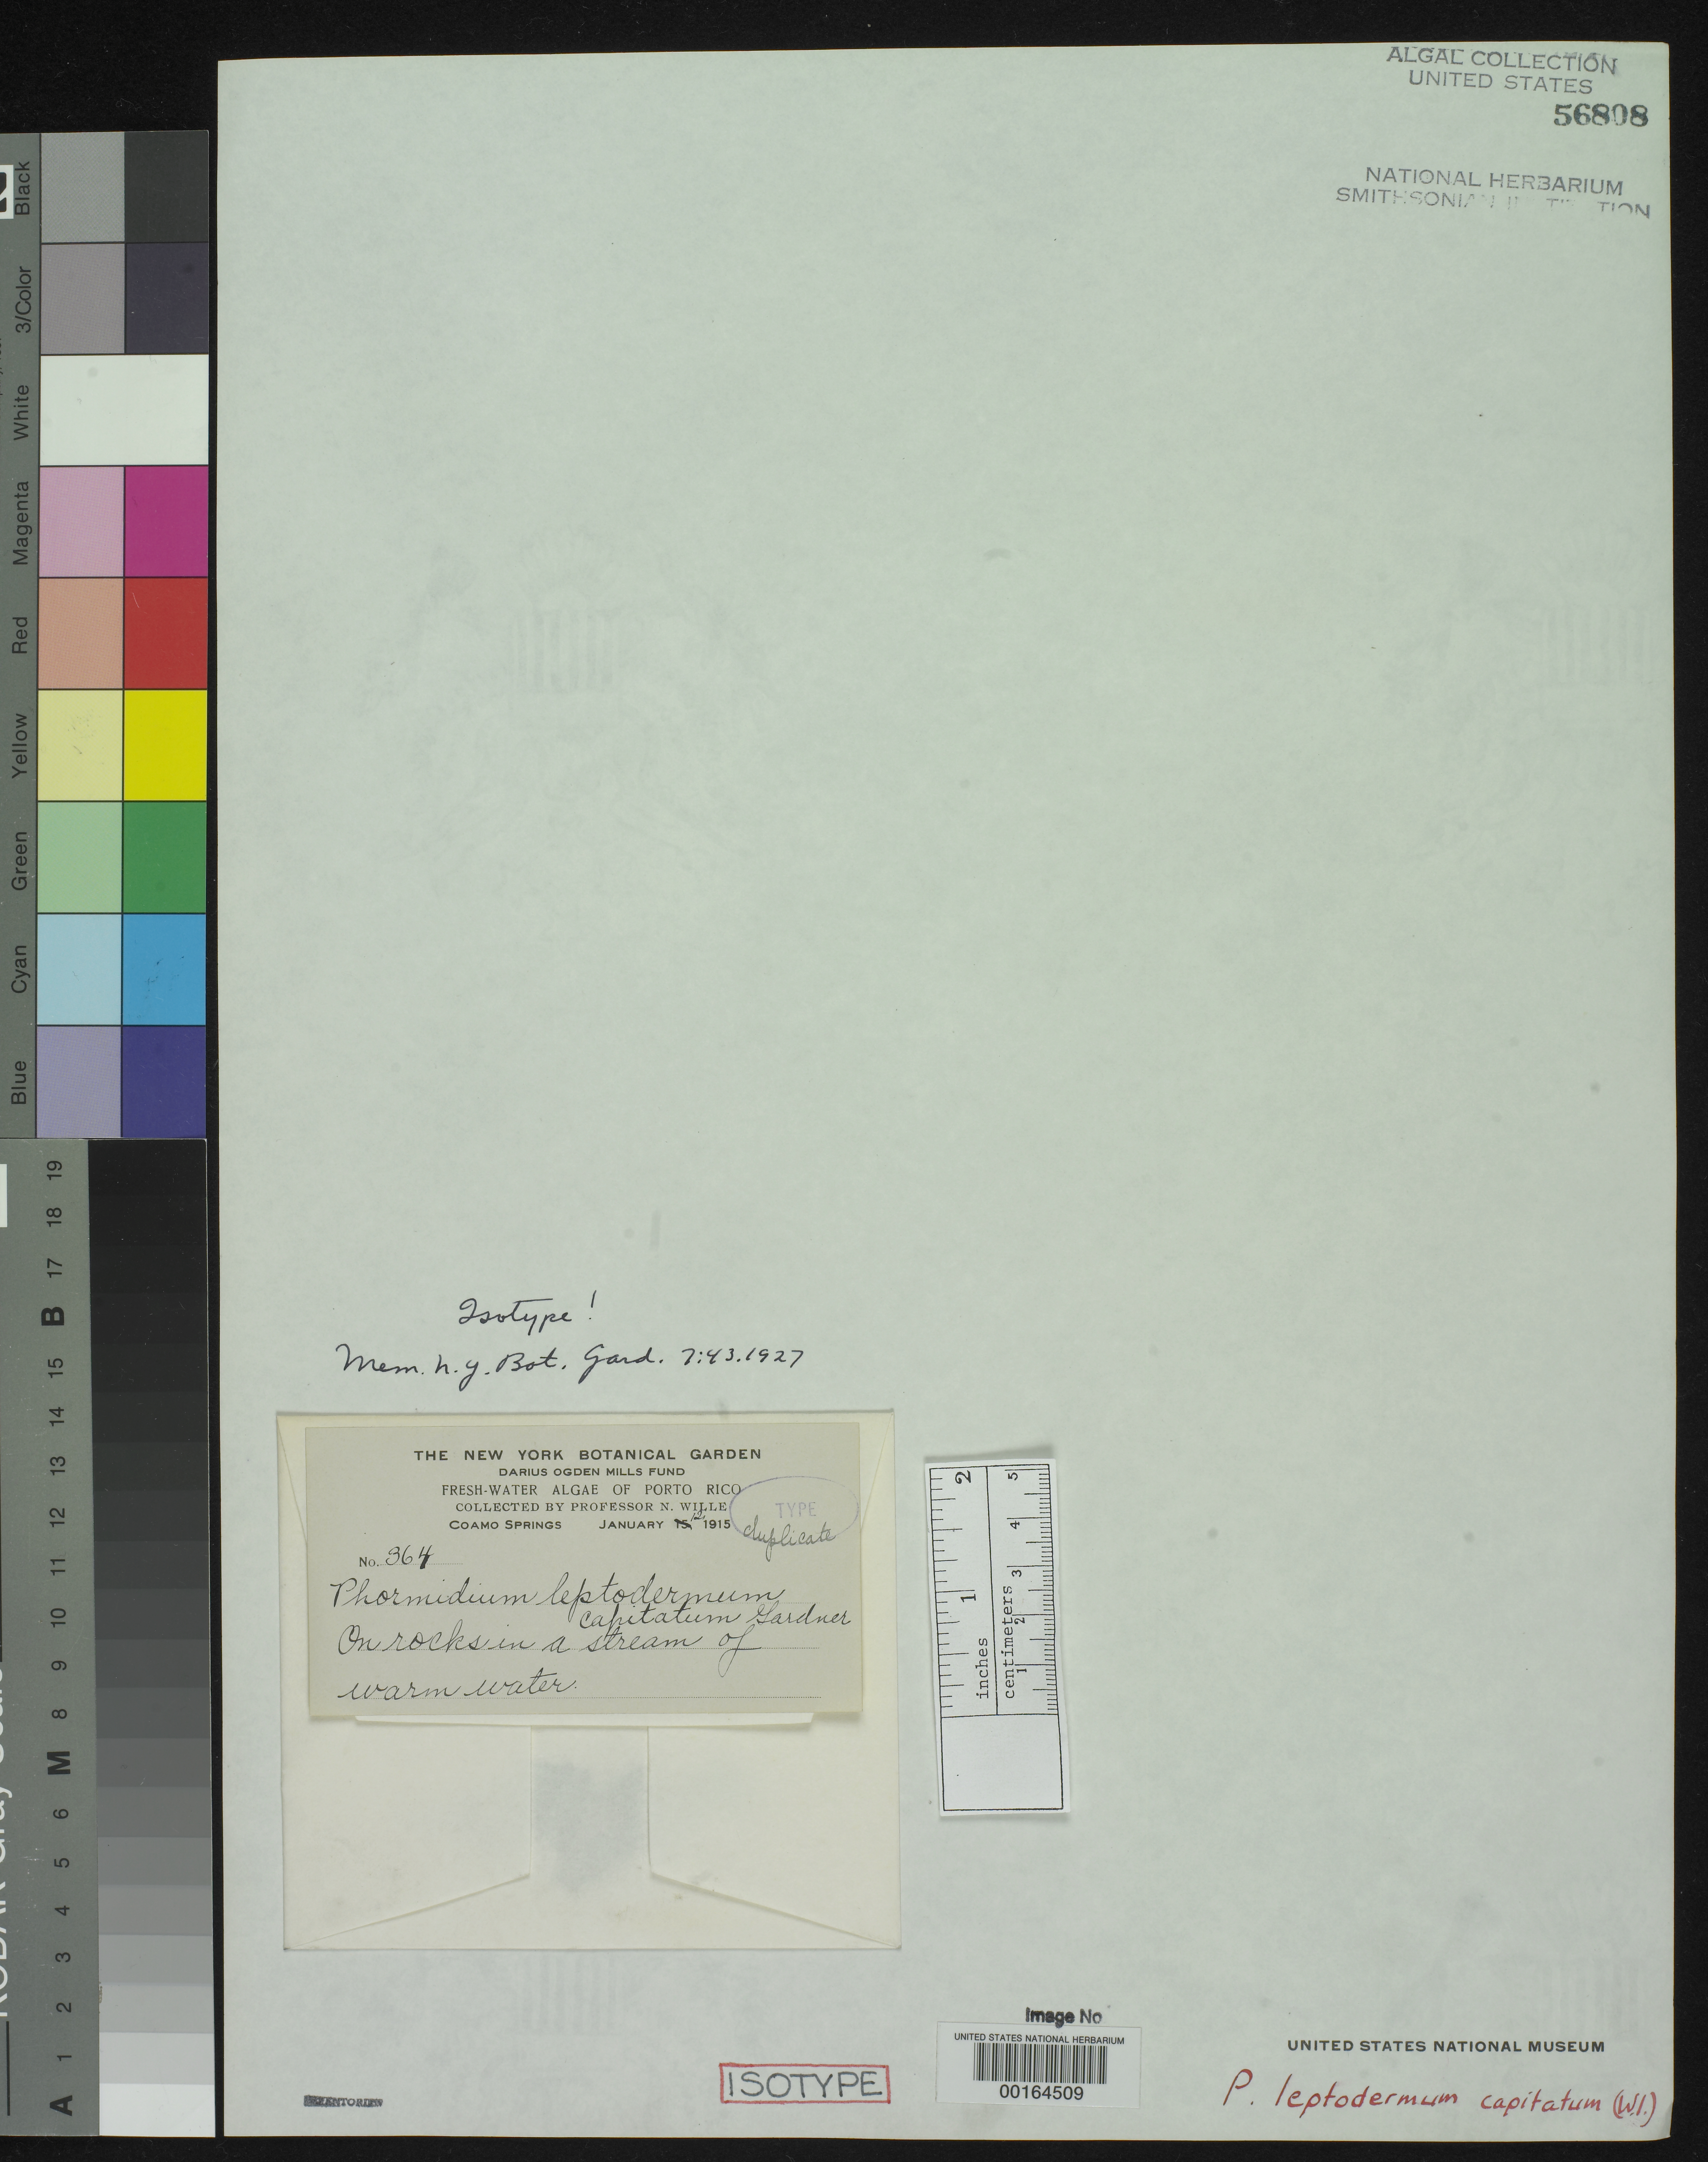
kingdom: Bacteria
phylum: Cyanobacteria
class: Cyanobacteriia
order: Cyanobacteriales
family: Oscillatoriaceae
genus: Phormidium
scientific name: Phormidium leptodermum var. capitatum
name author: N.L. Gardner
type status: Isotype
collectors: N. Wille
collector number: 364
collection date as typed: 12 Jan 1915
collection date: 1915-01-12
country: Puerto Rico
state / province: Coamo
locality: Coamo Springs.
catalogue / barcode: US 56808